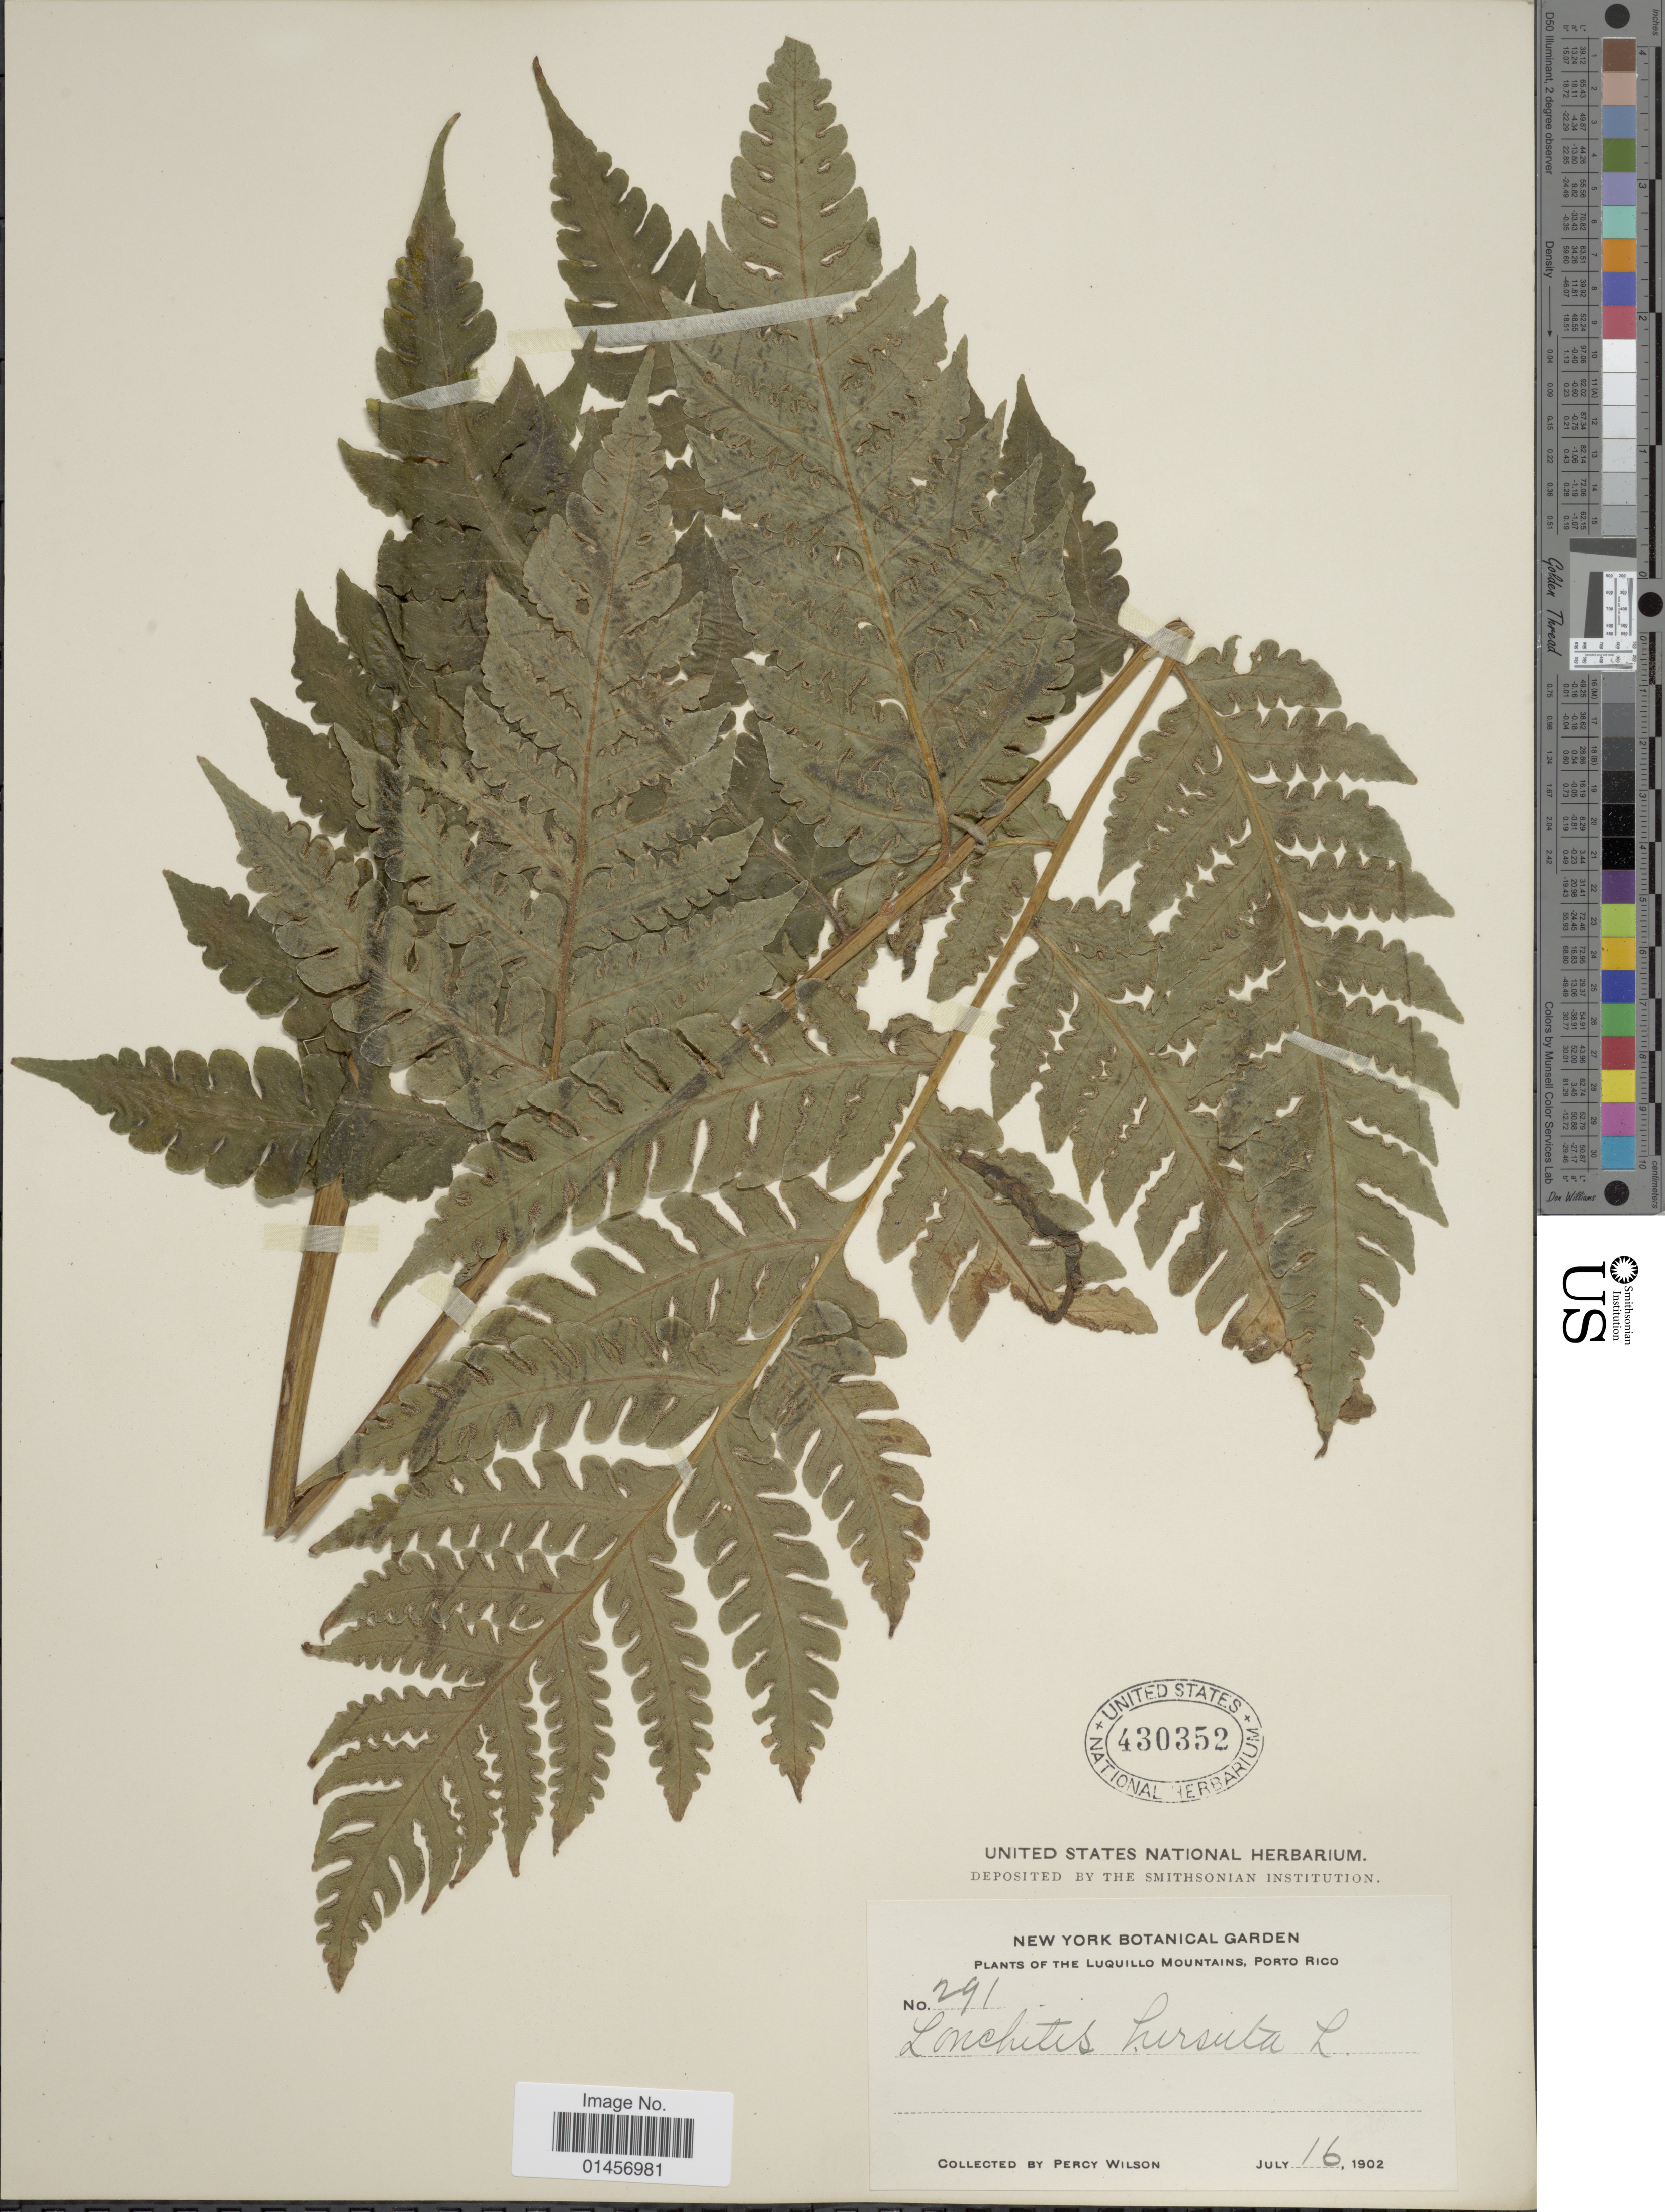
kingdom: Plantae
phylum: Tracheophyta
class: Polypodiopsida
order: Polypodiales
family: Lonchitidaceae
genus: Lonchitis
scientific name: Lonchitis hirsuta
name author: L.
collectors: P. Wilson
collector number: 291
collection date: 1902-07-16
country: Puerto Rico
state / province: Luquillo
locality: Porto Rico, Luquillo mountains.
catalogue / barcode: US 430352